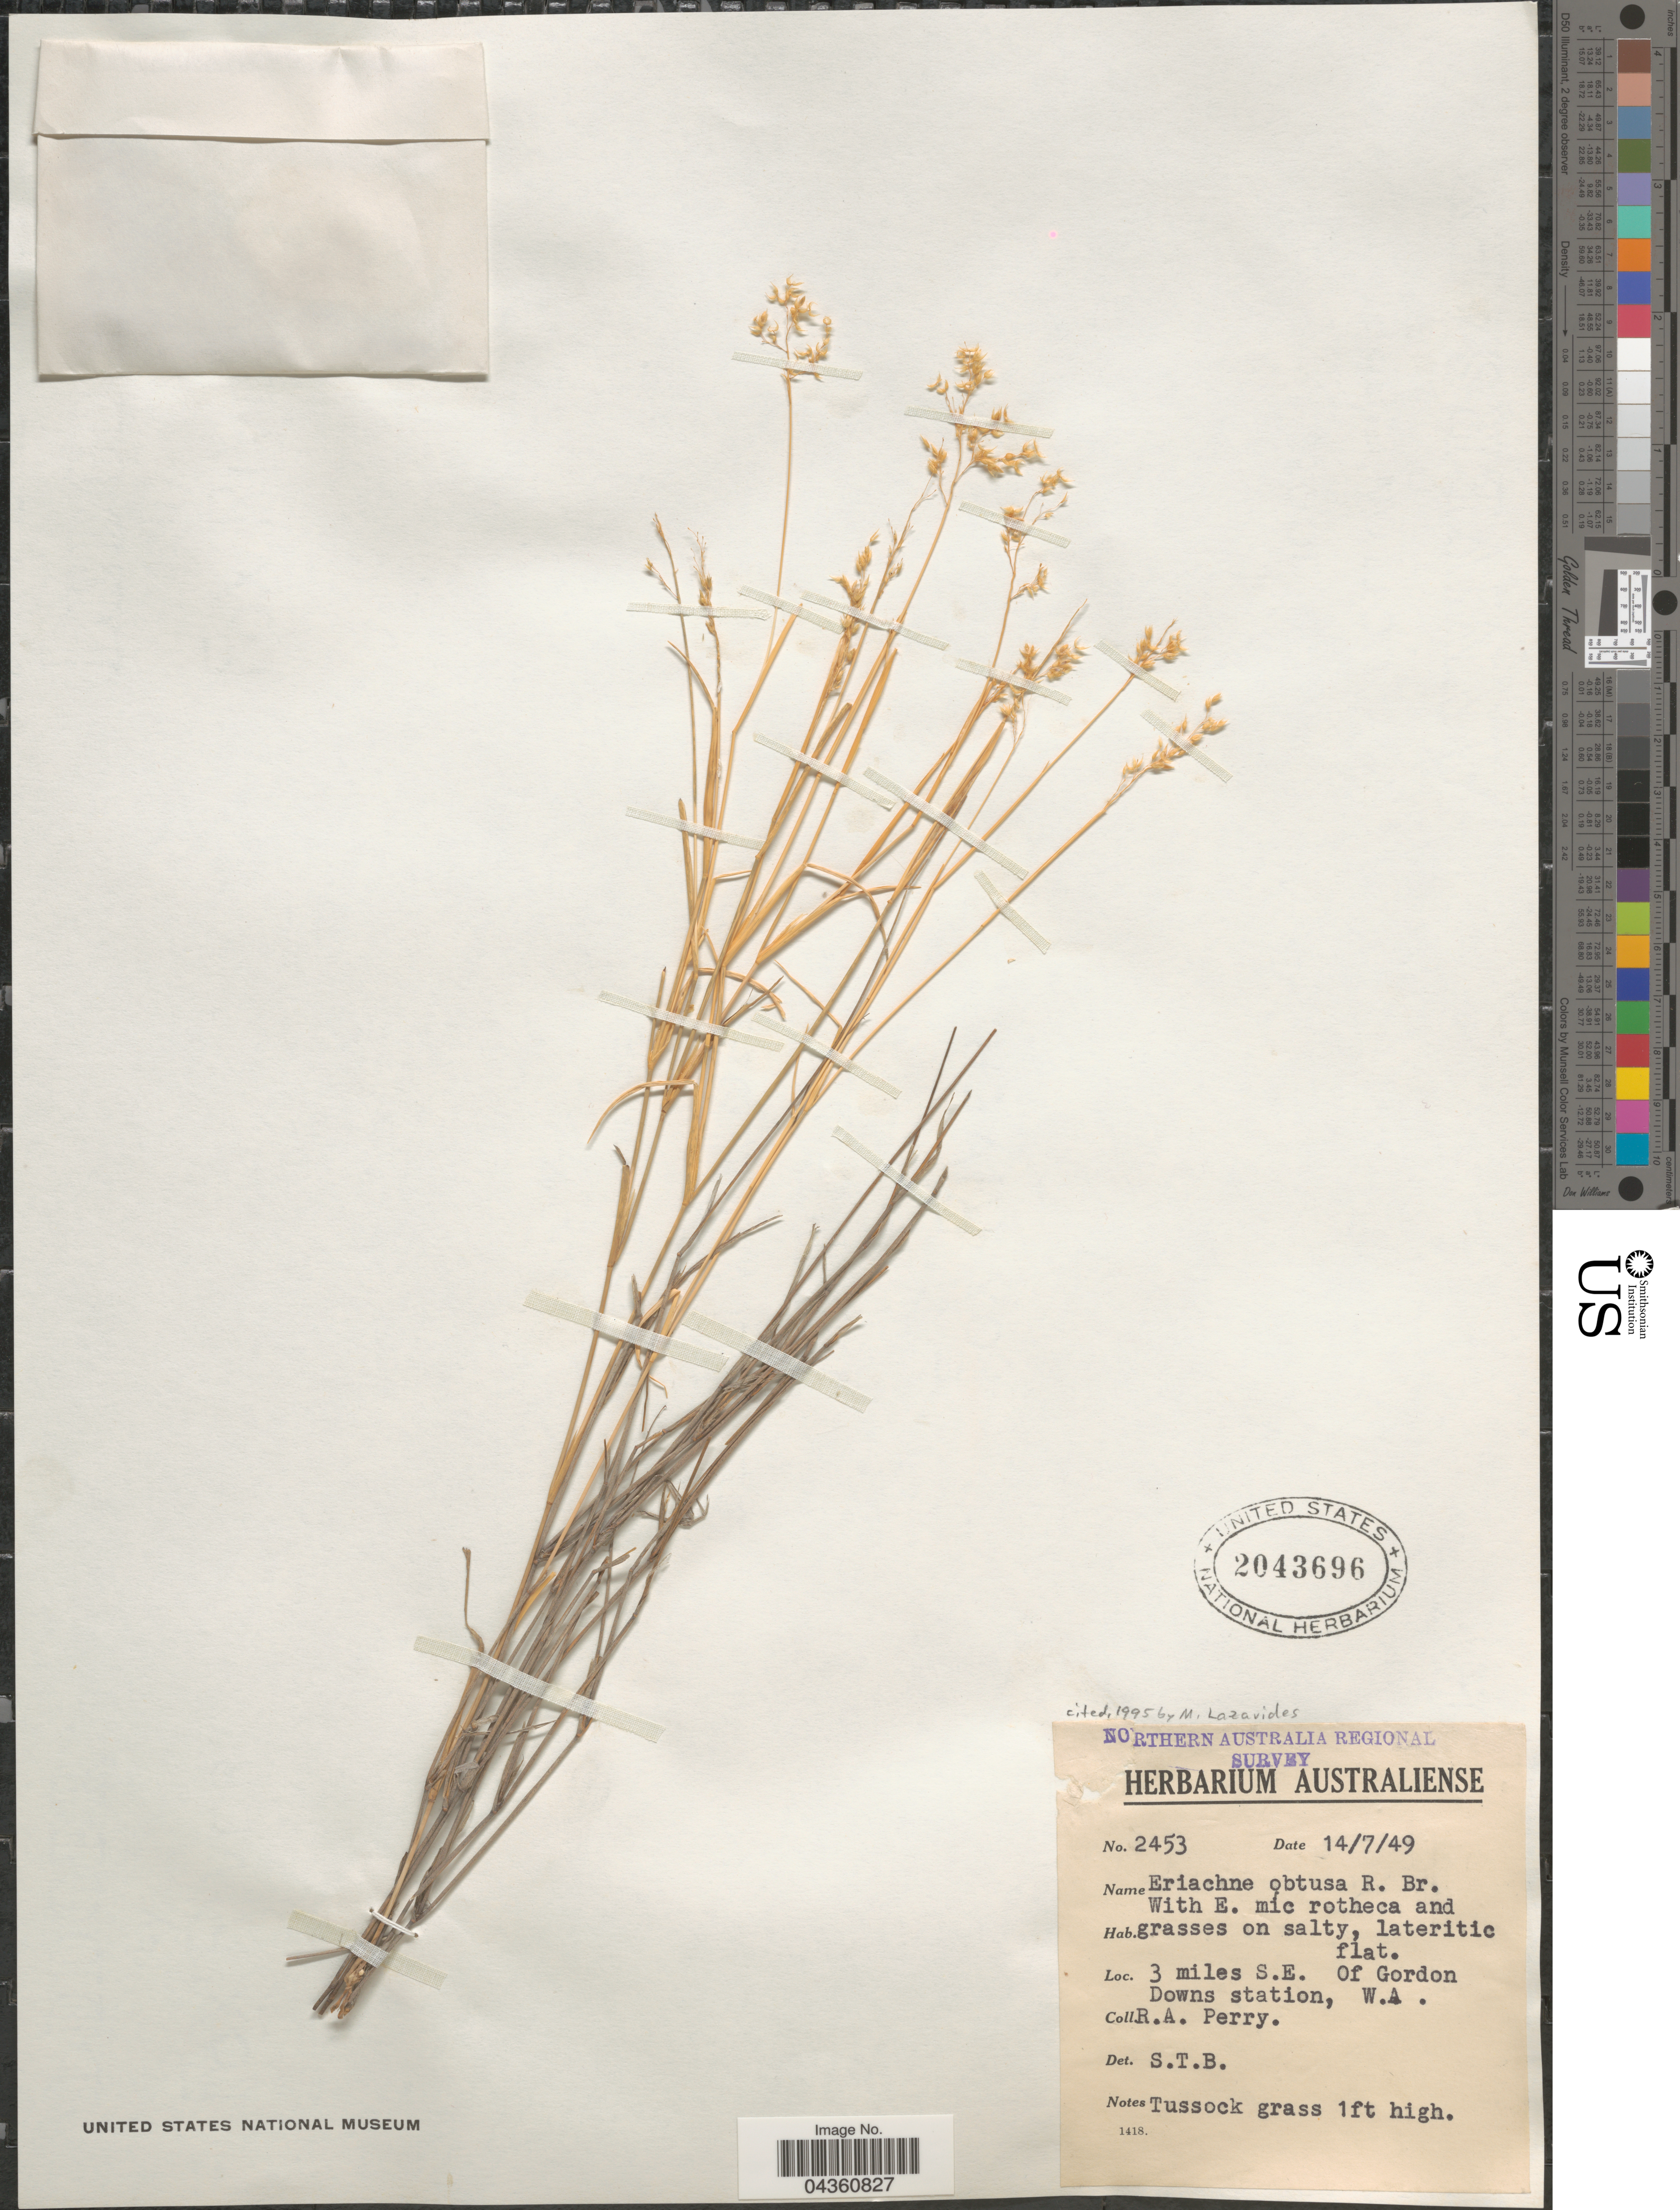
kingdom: Plantae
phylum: Tracheophyta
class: Liliopsida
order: Poales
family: Poaceae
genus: Eriachne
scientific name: Eriachne obtusa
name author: R. Br.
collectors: Perry, R. A.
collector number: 2453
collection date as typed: Transcribed d/m/y: 14/7/49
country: Australia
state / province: Western Australia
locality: Northern Australia Regional Survey. 3 miles S.E. Of Gordon Downs station.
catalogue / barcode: US 2043696